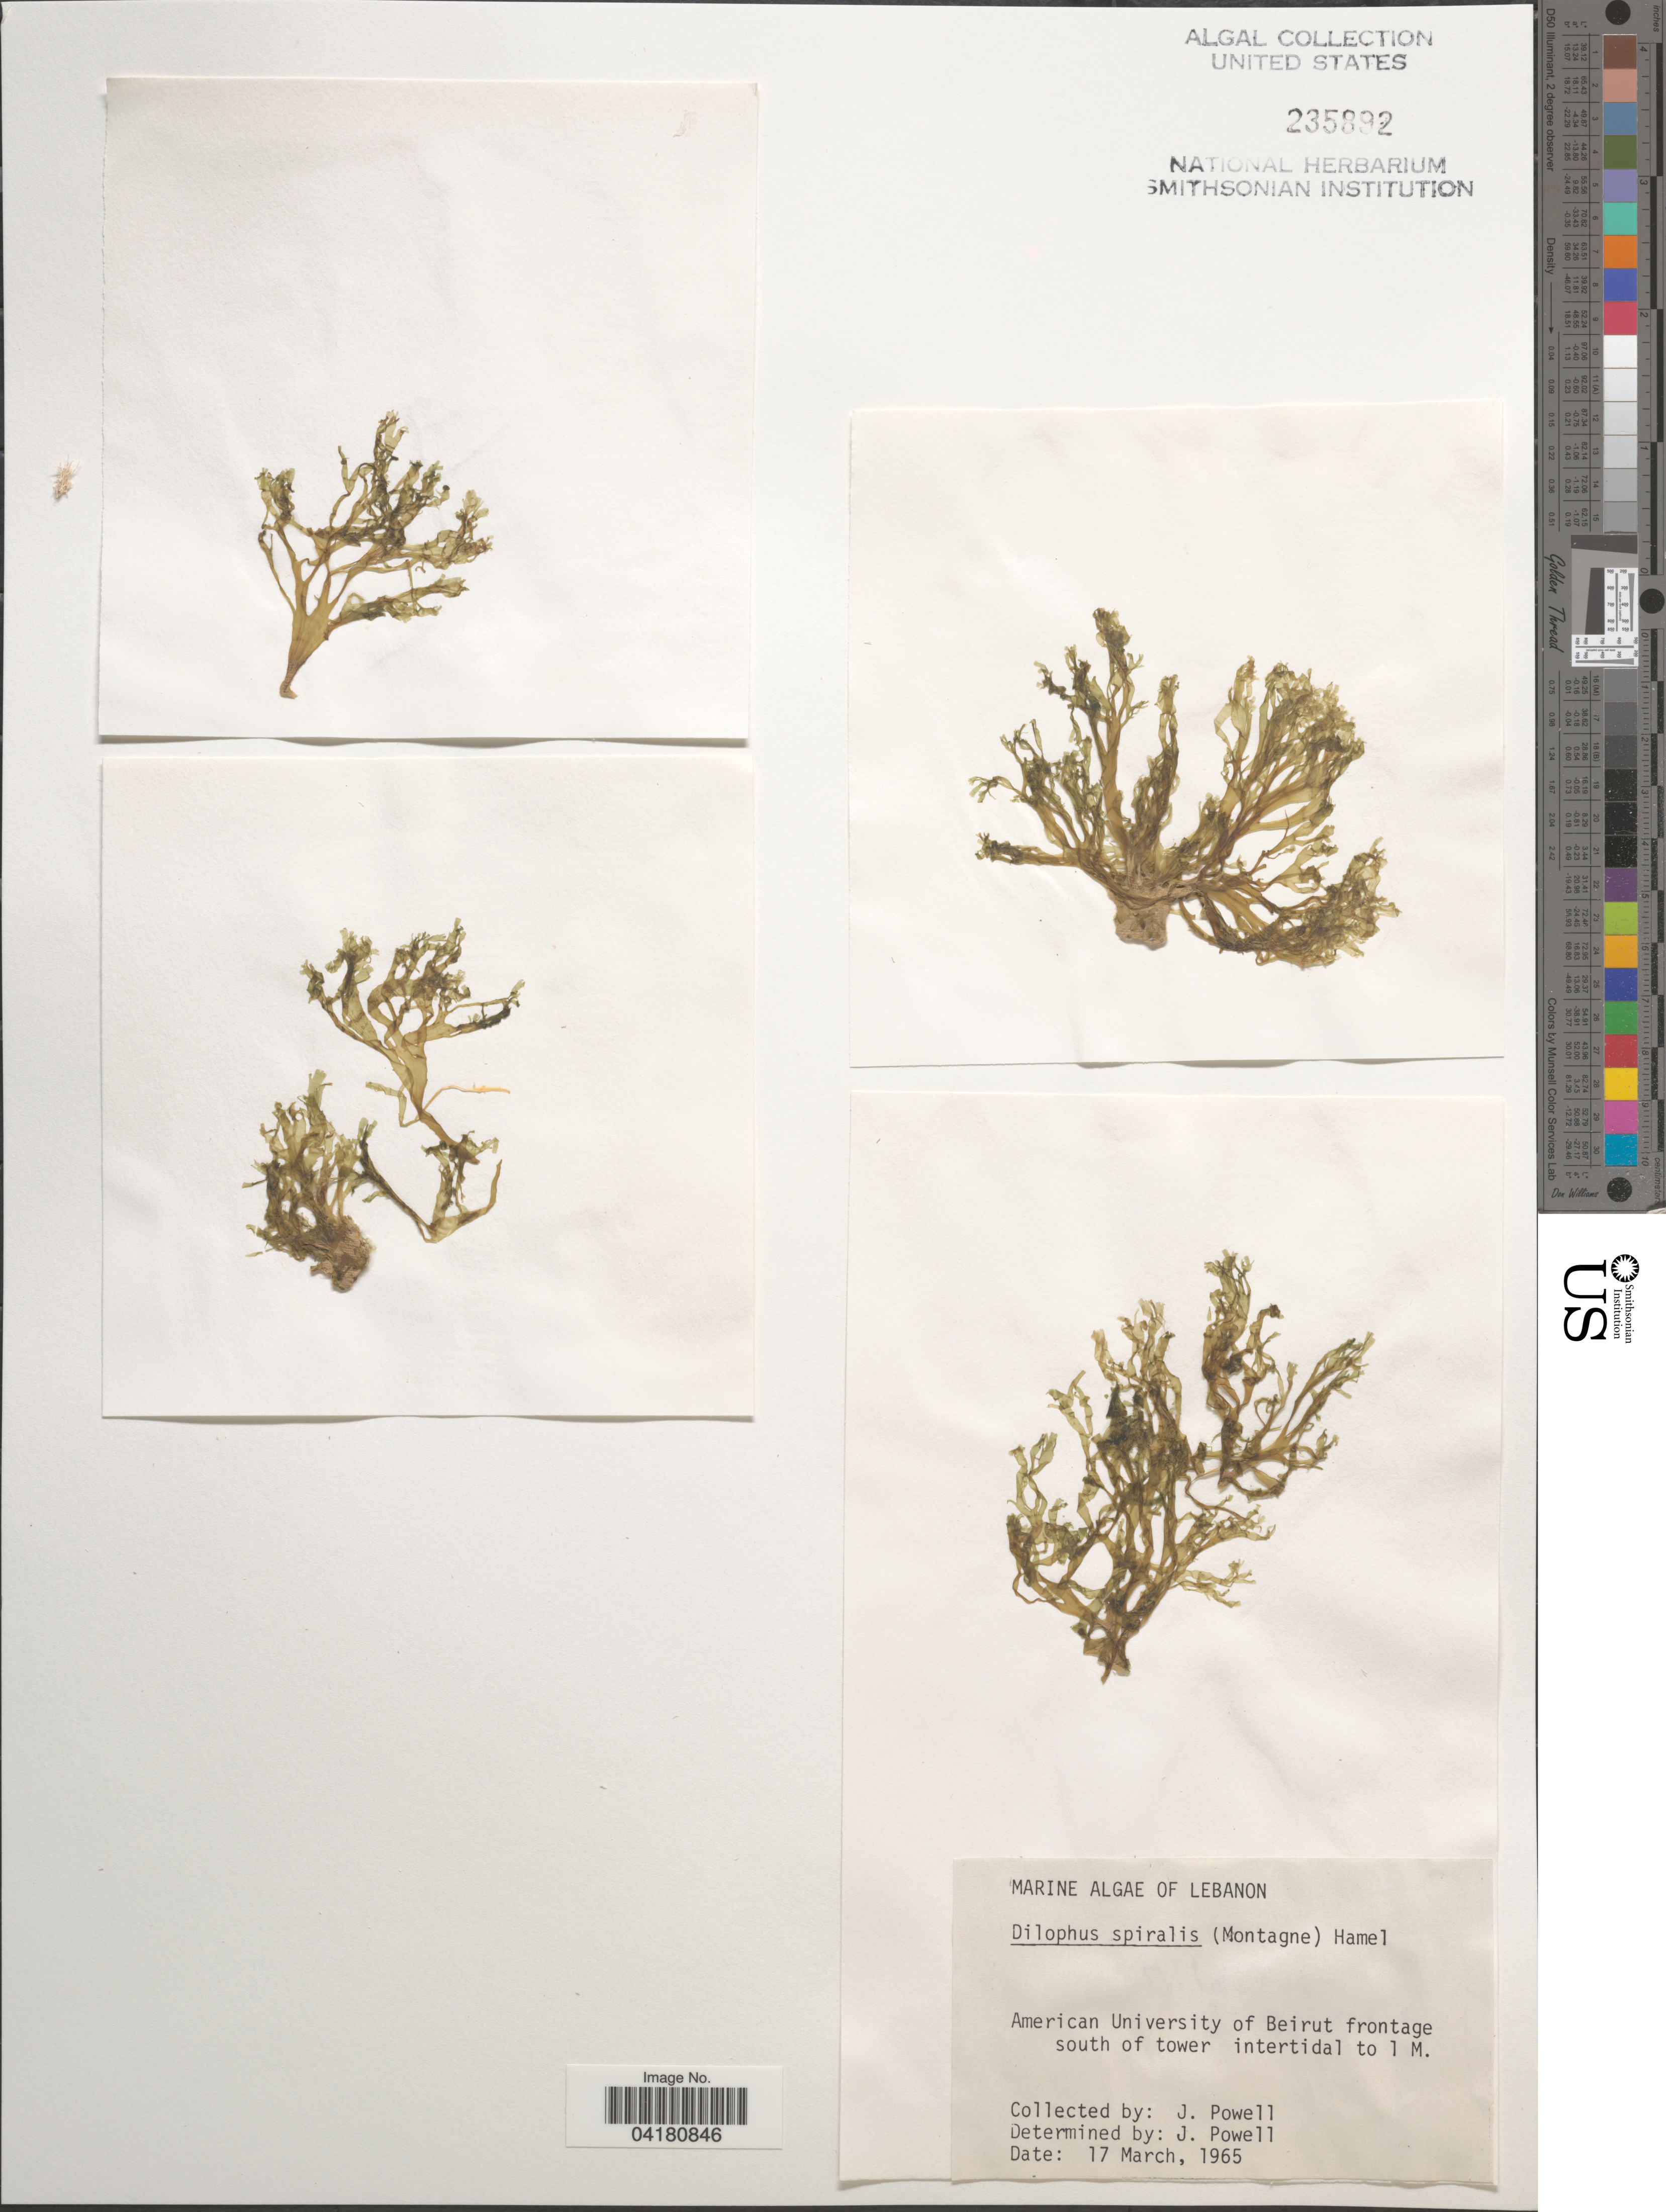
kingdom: Chromista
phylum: Ochrophyta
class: Phaeophyceae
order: Dictyotales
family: Dictyotaceae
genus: Dictyota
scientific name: Dictyota spiralis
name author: Mont.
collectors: J. Powell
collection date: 1965-03-17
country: Lebanon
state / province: Beyrouth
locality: American University of Beirut frontage south of tower intertidal to 1 M.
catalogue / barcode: US 235892